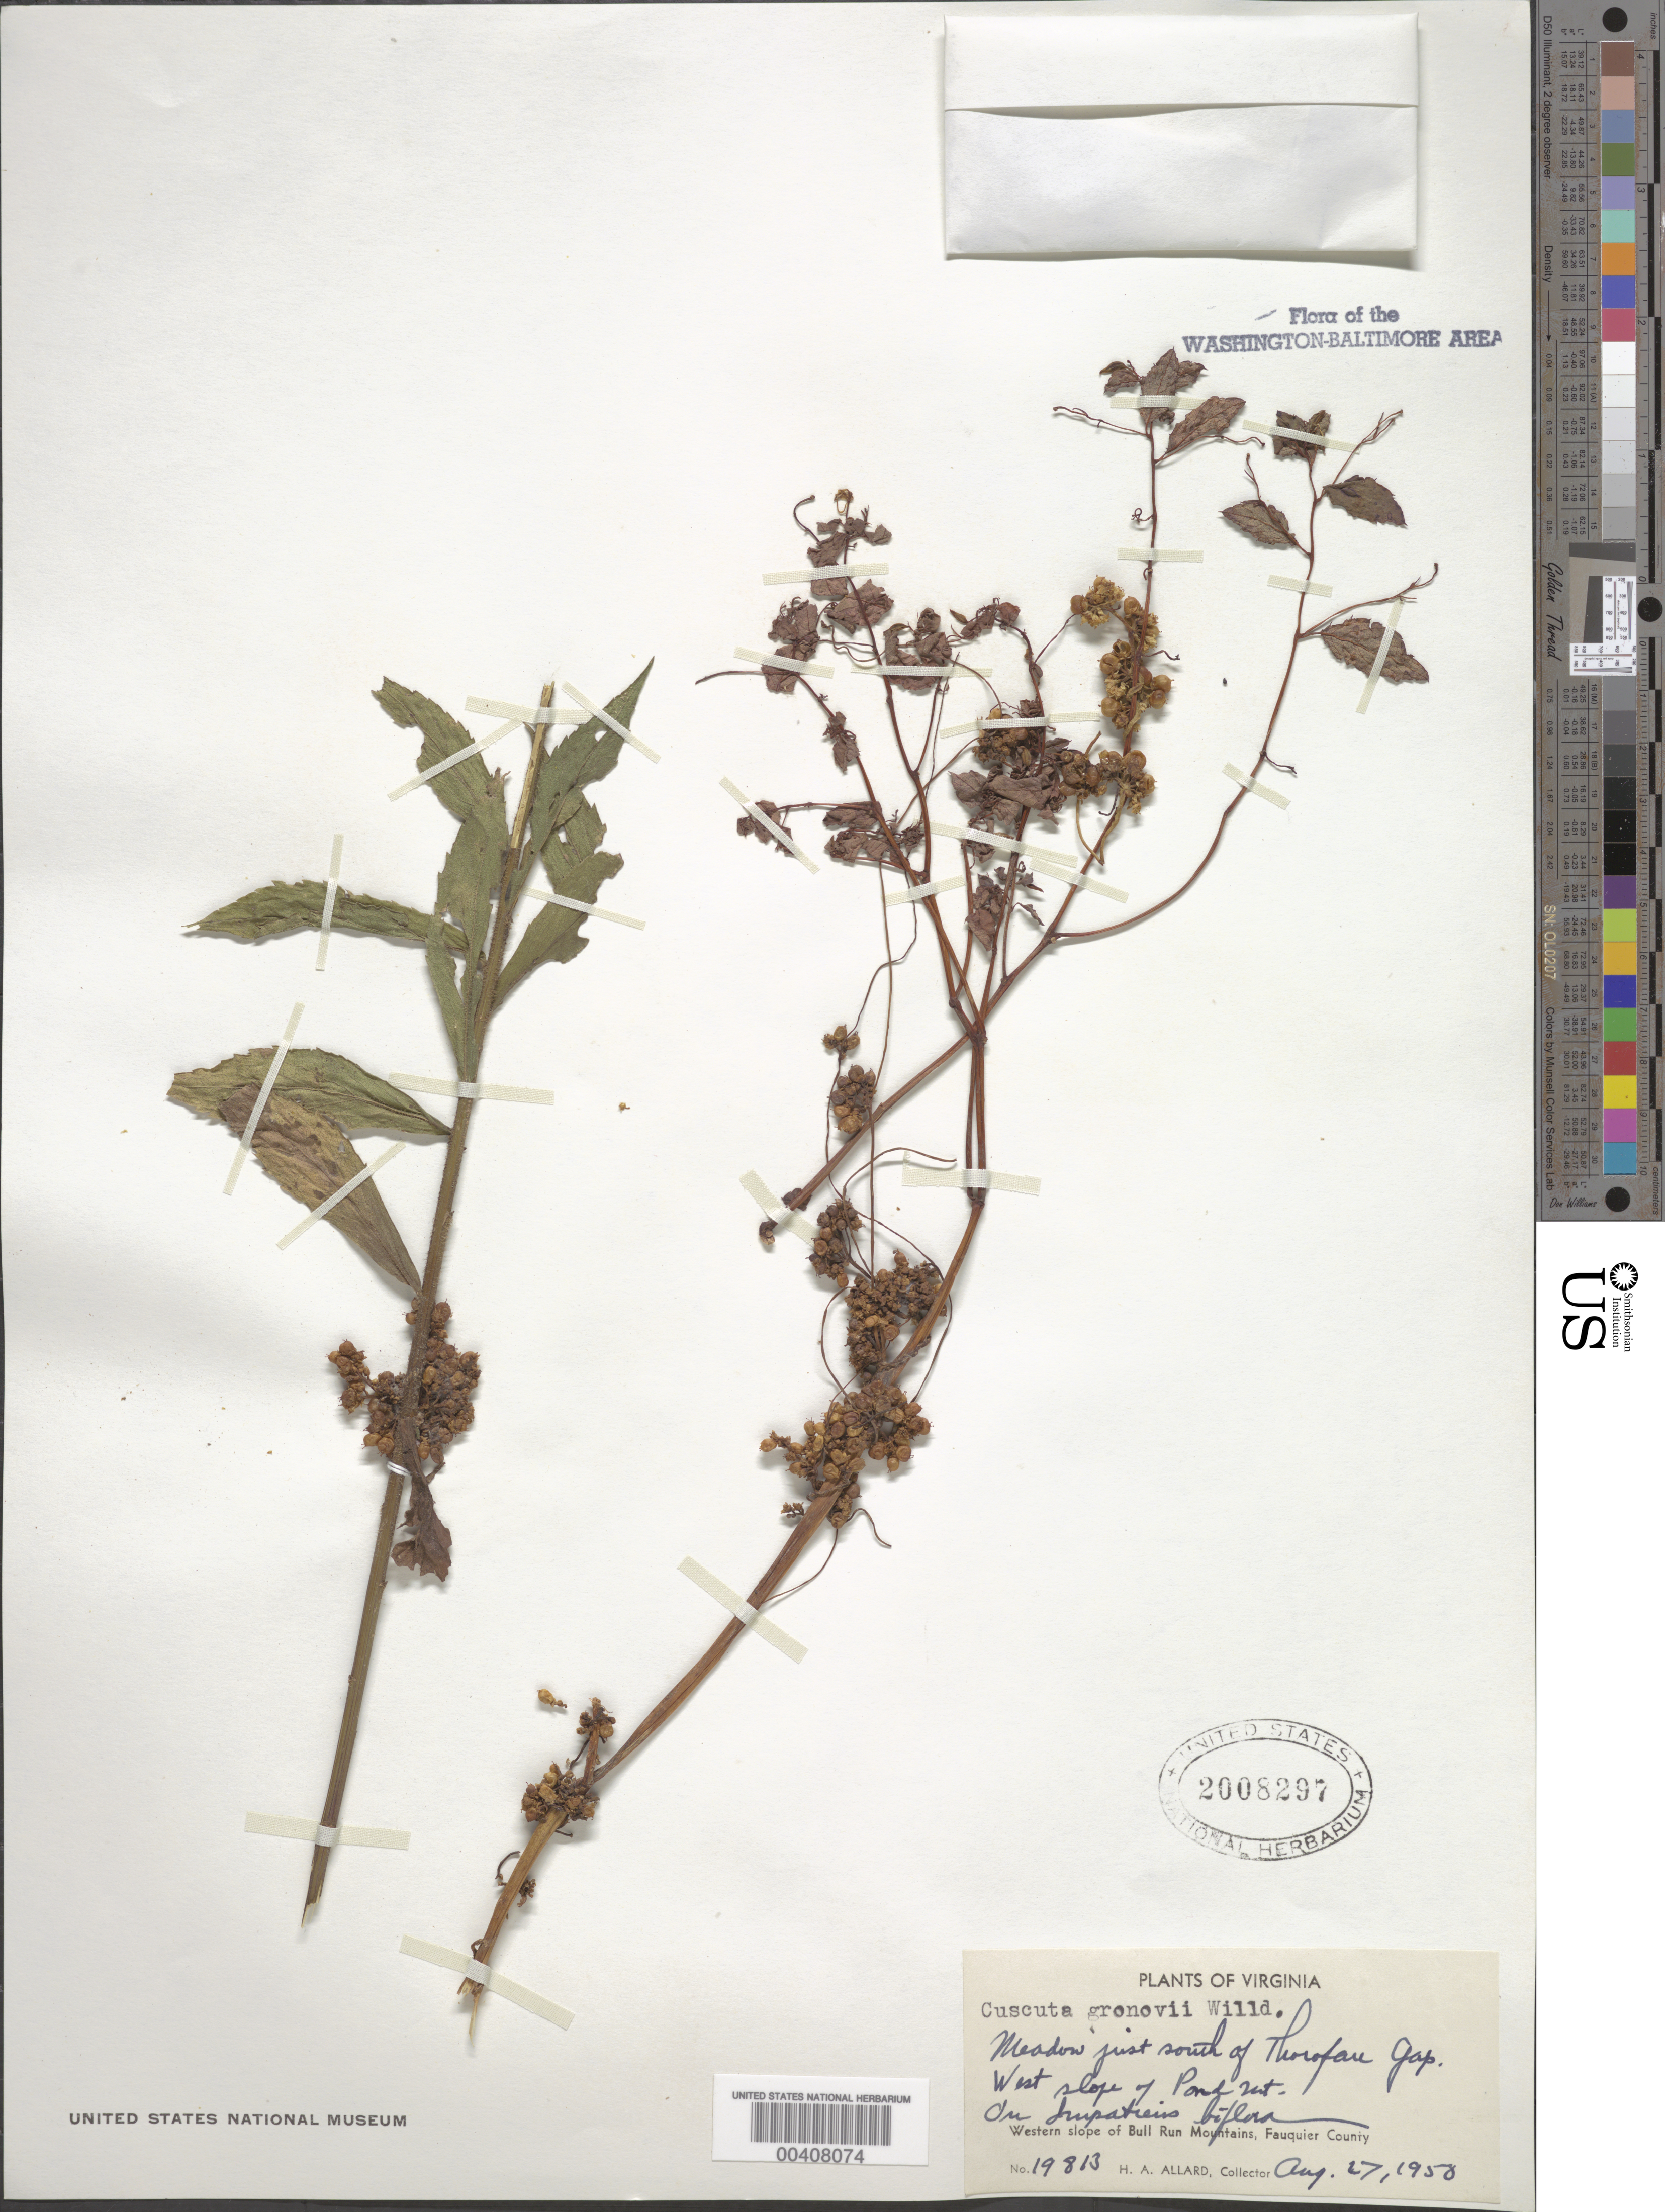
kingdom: Plantae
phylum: Tracheophyta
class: Magnoliopsida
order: Solanales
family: Convolvulaceae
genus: Cuscuta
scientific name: Cuscuta gronovii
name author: Willd. ex Schult.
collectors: H. A. Allard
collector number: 19813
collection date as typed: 27 Aug 1950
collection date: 1950-08-27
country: United States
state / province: Virginia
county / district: Fauquier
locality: Bull Run Mountains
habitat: Meadow, on Impatiens biflora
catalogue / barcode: US 2008297